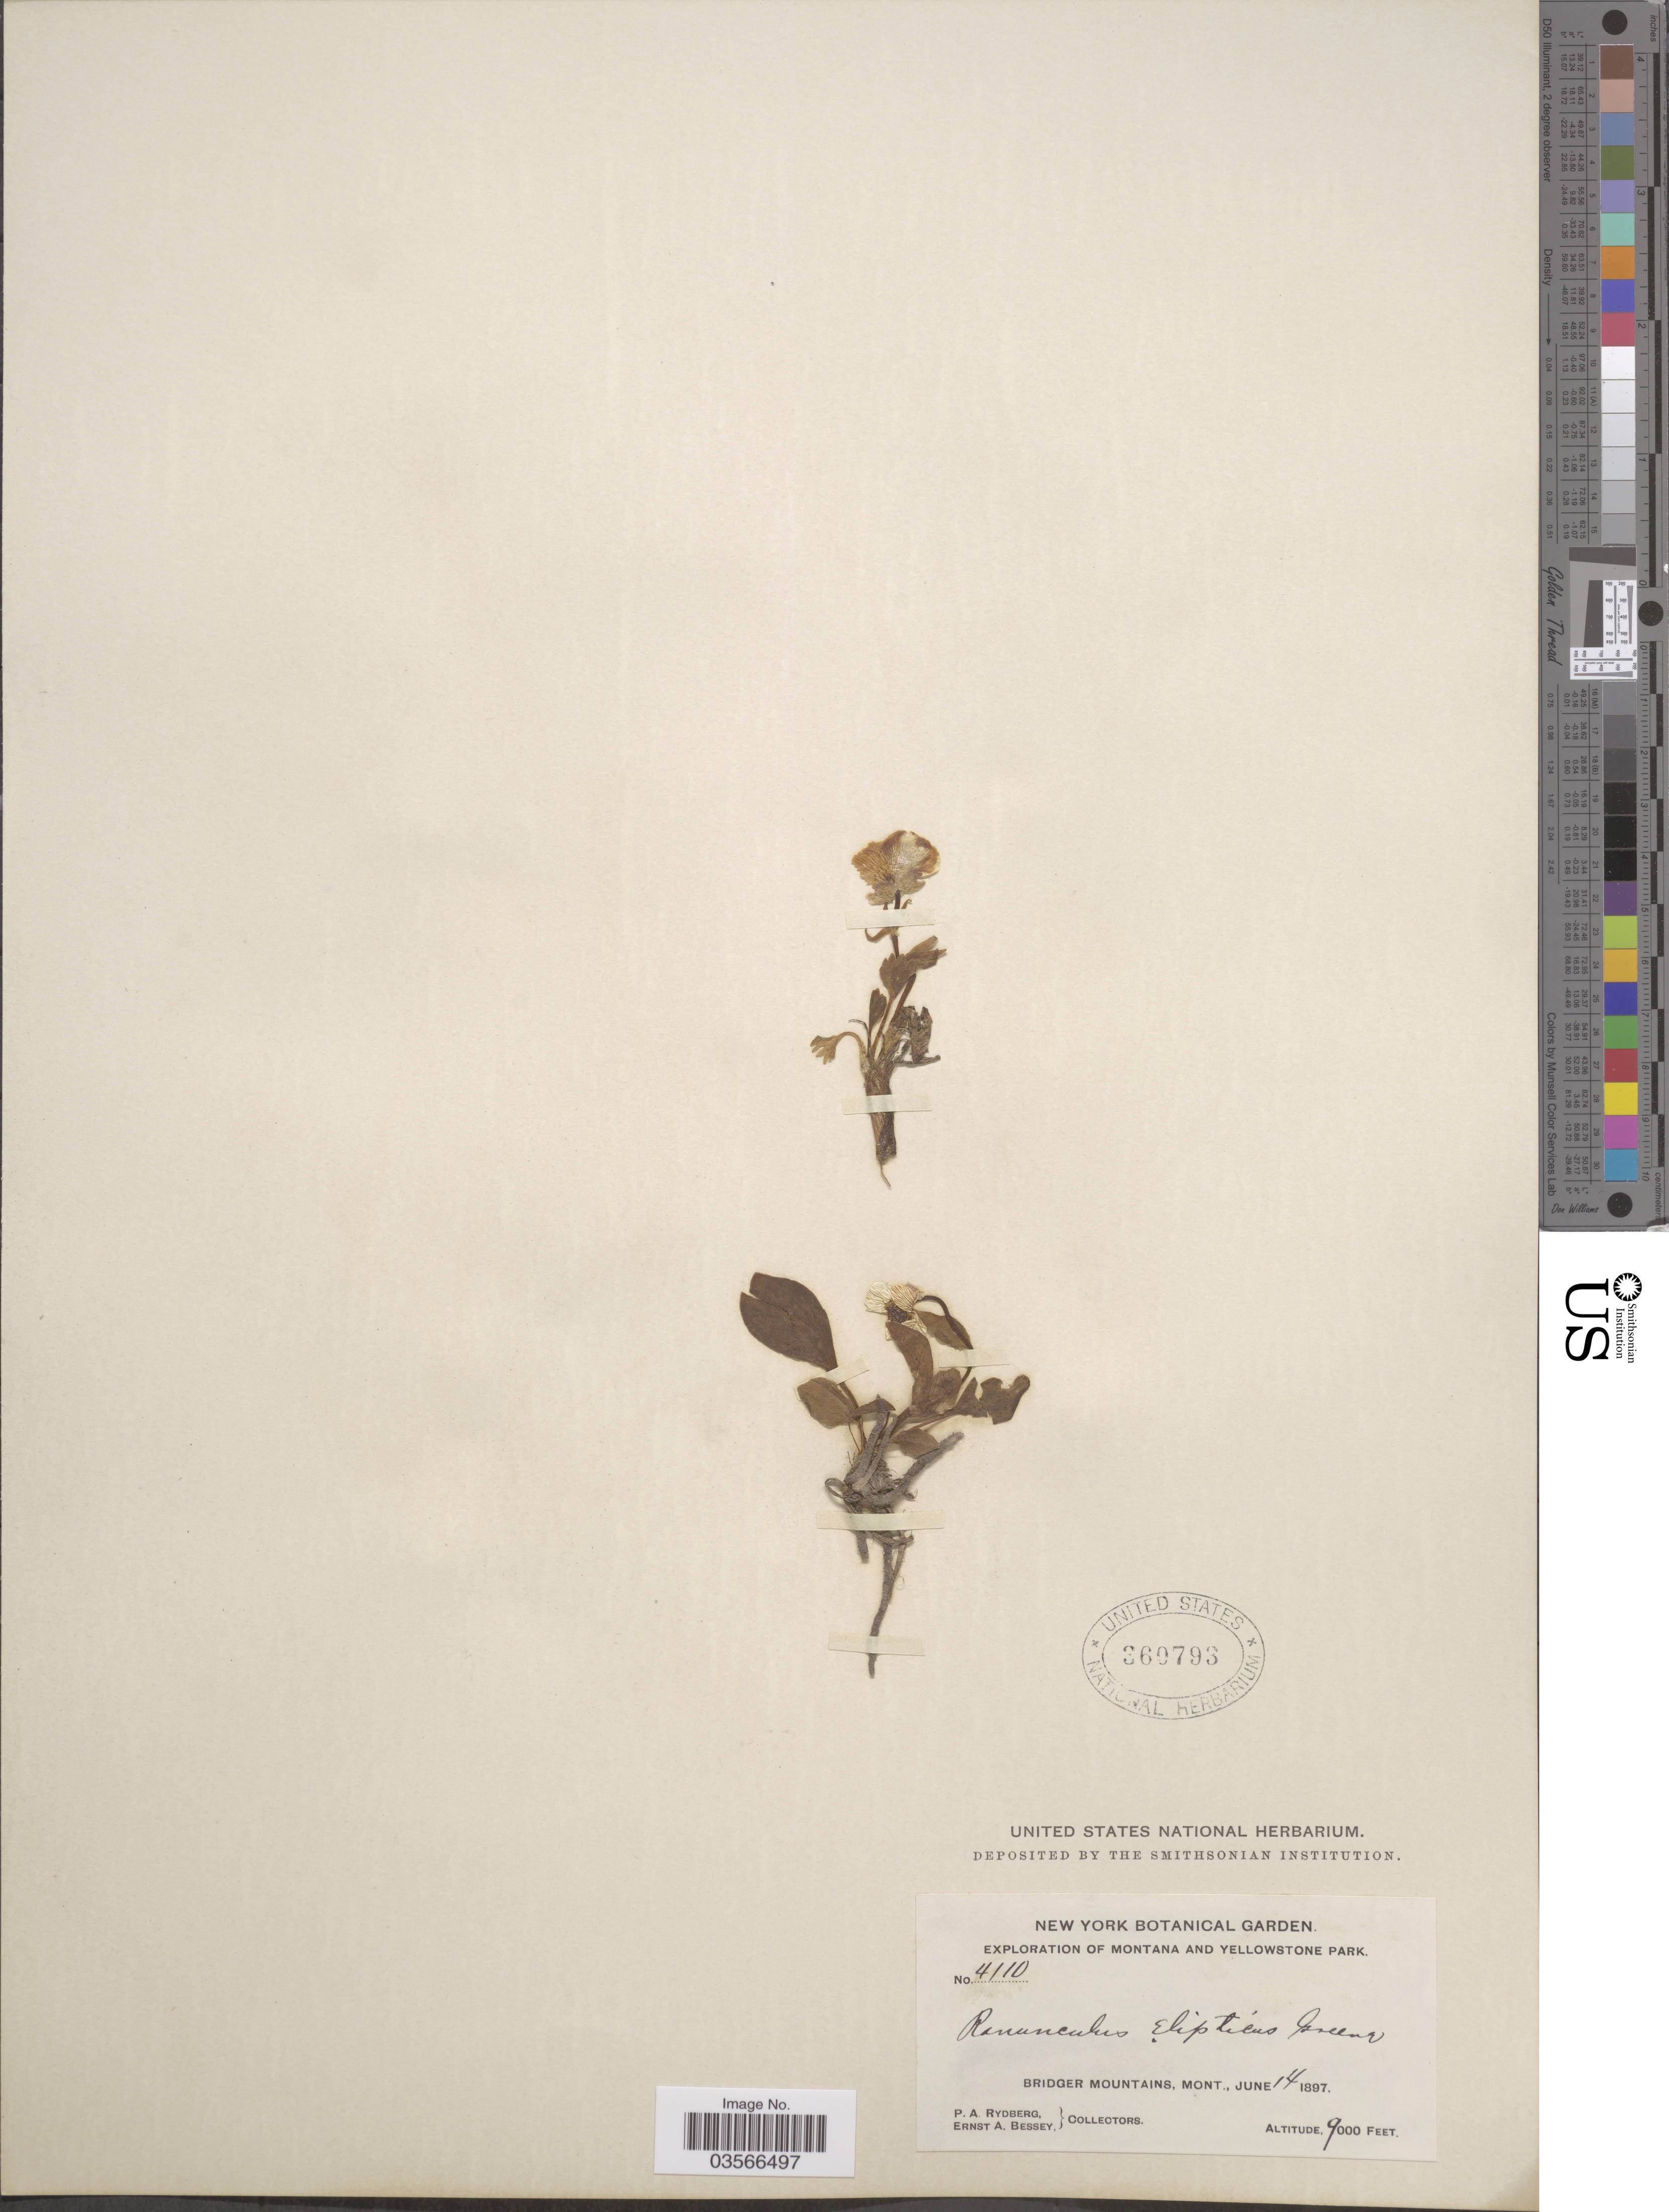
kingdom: Plantae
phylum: Tracheophyta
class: Magnoliopsida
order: Ranunculales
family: Ranunculaceae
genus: Ranunculus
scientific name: Ranunculus glaberrimus var. ellipticus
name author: (Greene) Greene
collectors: P. A. Rydberg & E. A. Bessey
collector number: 4110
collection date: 1897-06-14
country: United States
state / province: Montana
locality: Montana and Yellowstone Park. Bridger Mountains.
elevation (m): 2743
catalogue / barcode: US 360793